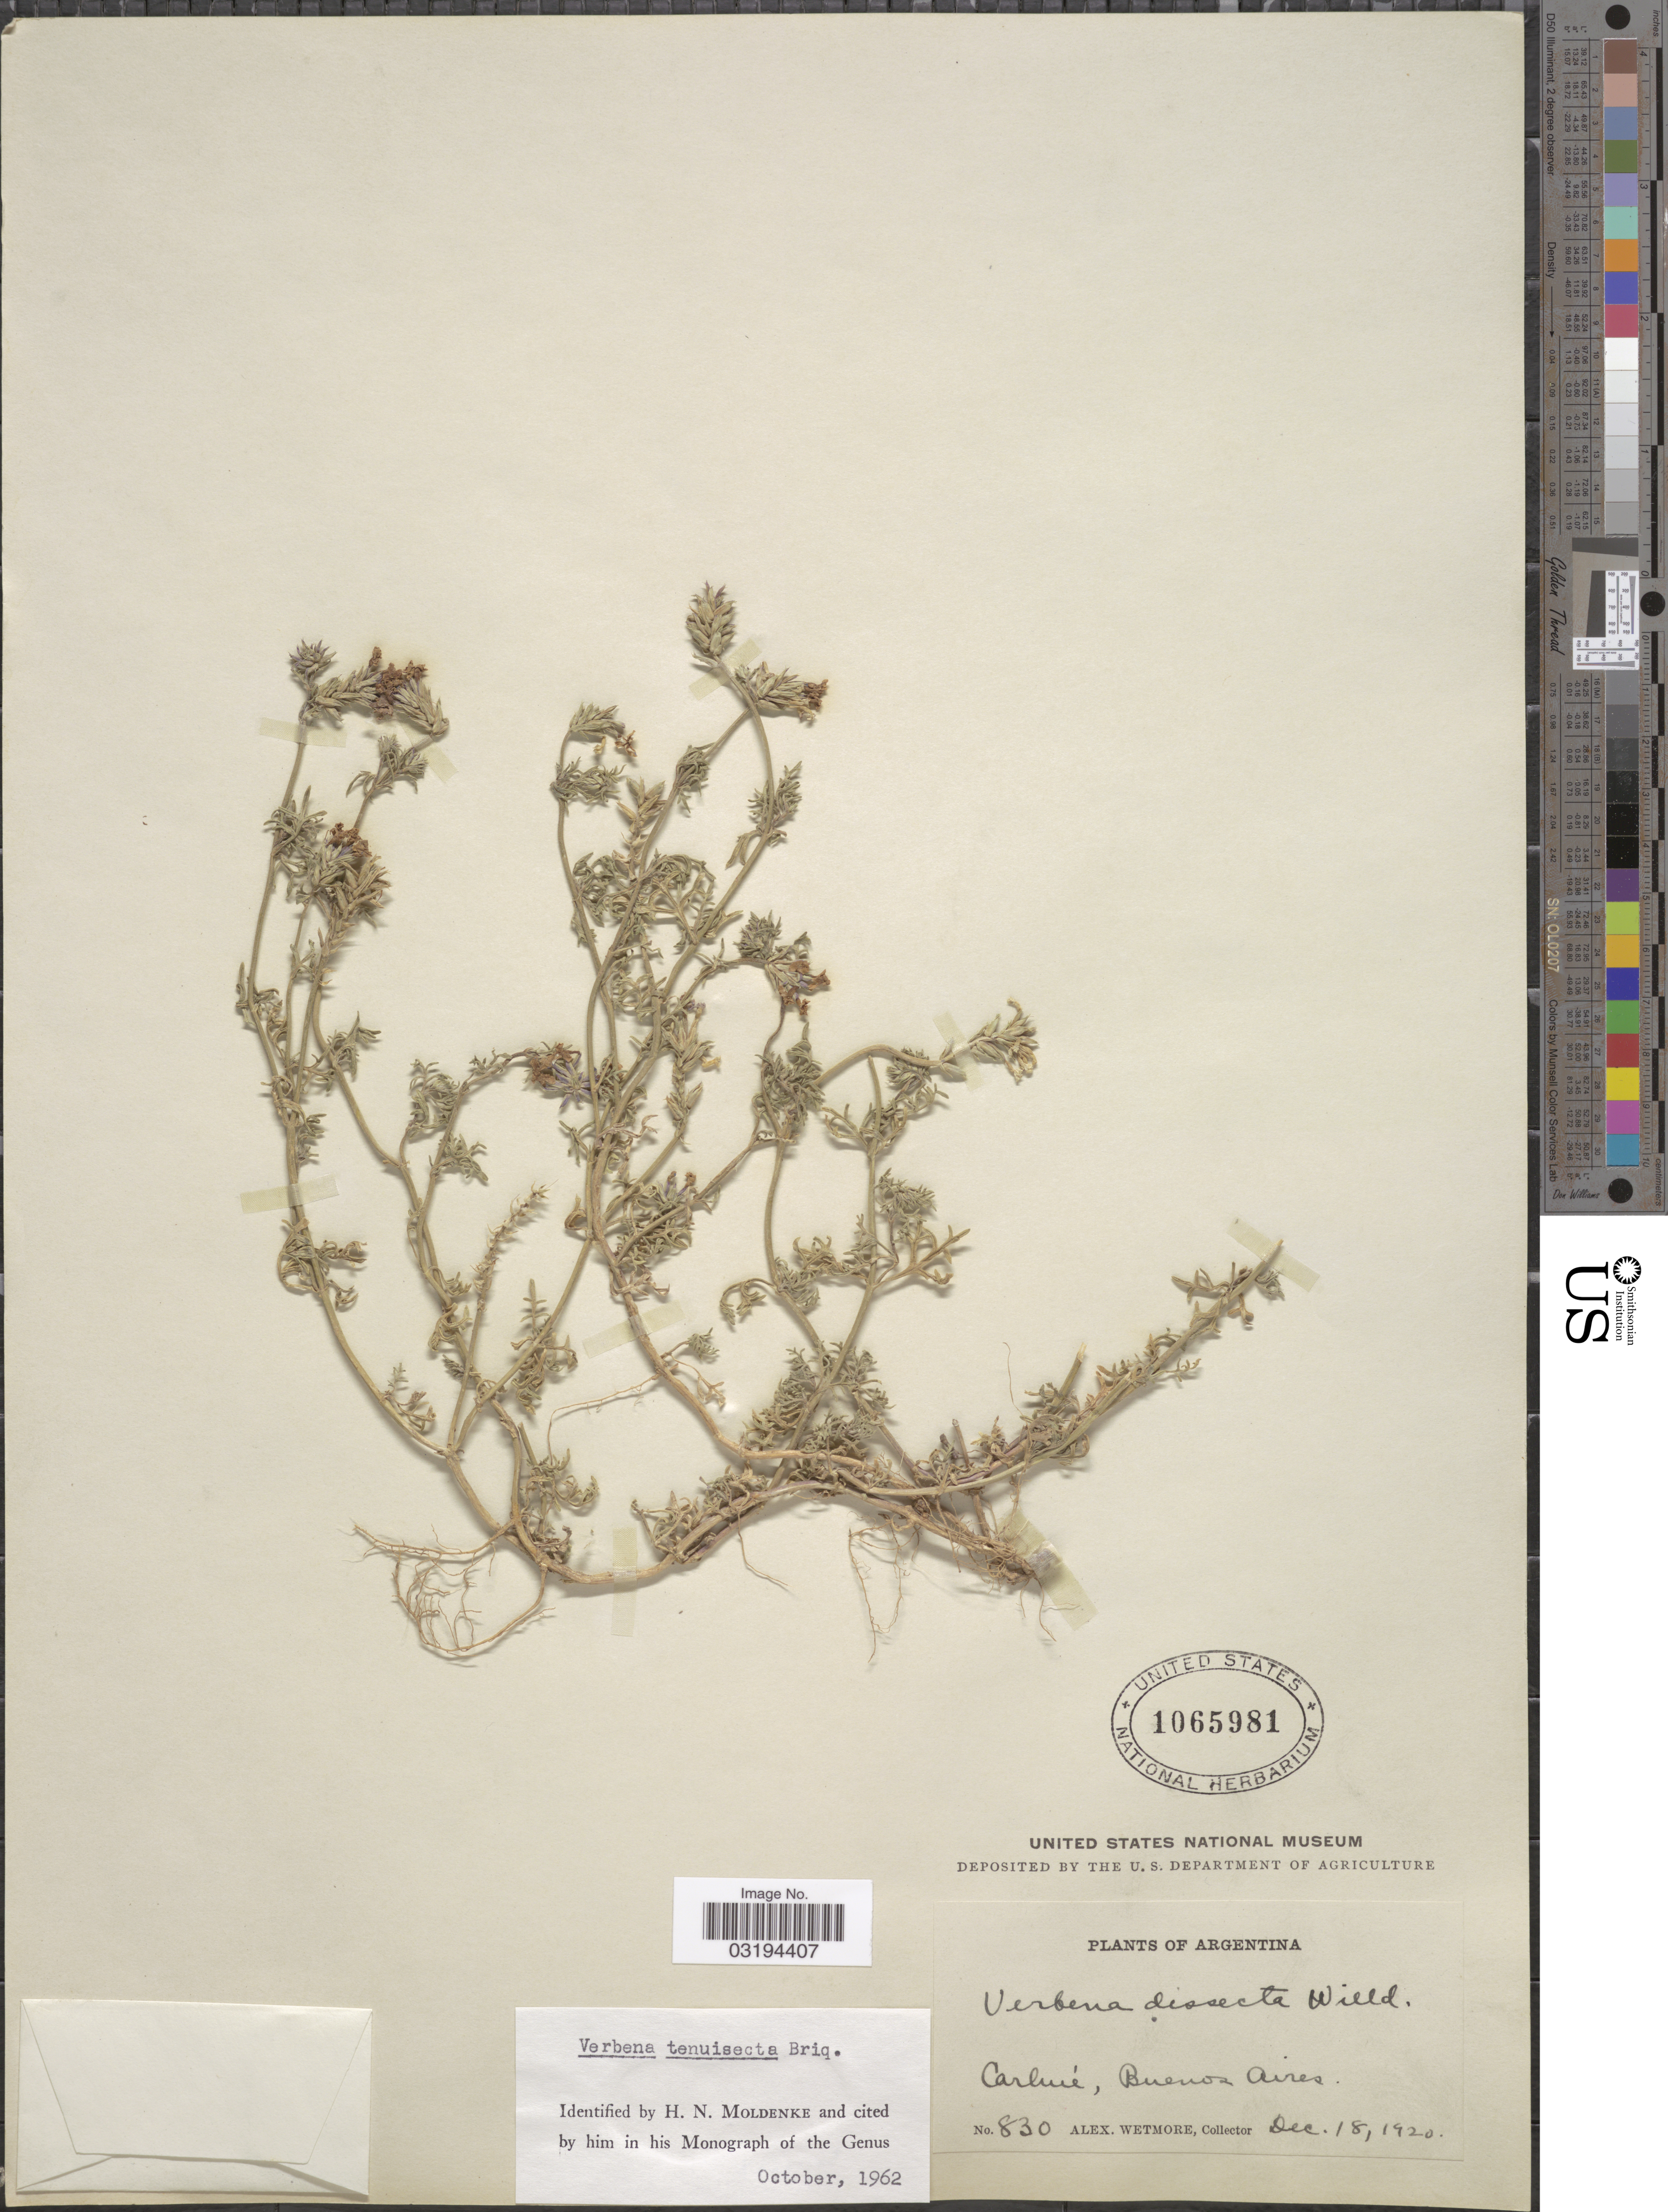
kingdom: Plantae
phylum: Tracheophyta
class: Magnoliopsida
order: Lamiales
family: Verbenaceae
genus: Verbena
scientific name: Verbena tenuisecta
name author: Briq.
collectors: A. Wetmore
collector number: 830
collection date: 1920-12-18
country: Argentina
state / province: Buenos Aires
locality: Carhué.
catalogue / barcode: US 1065981